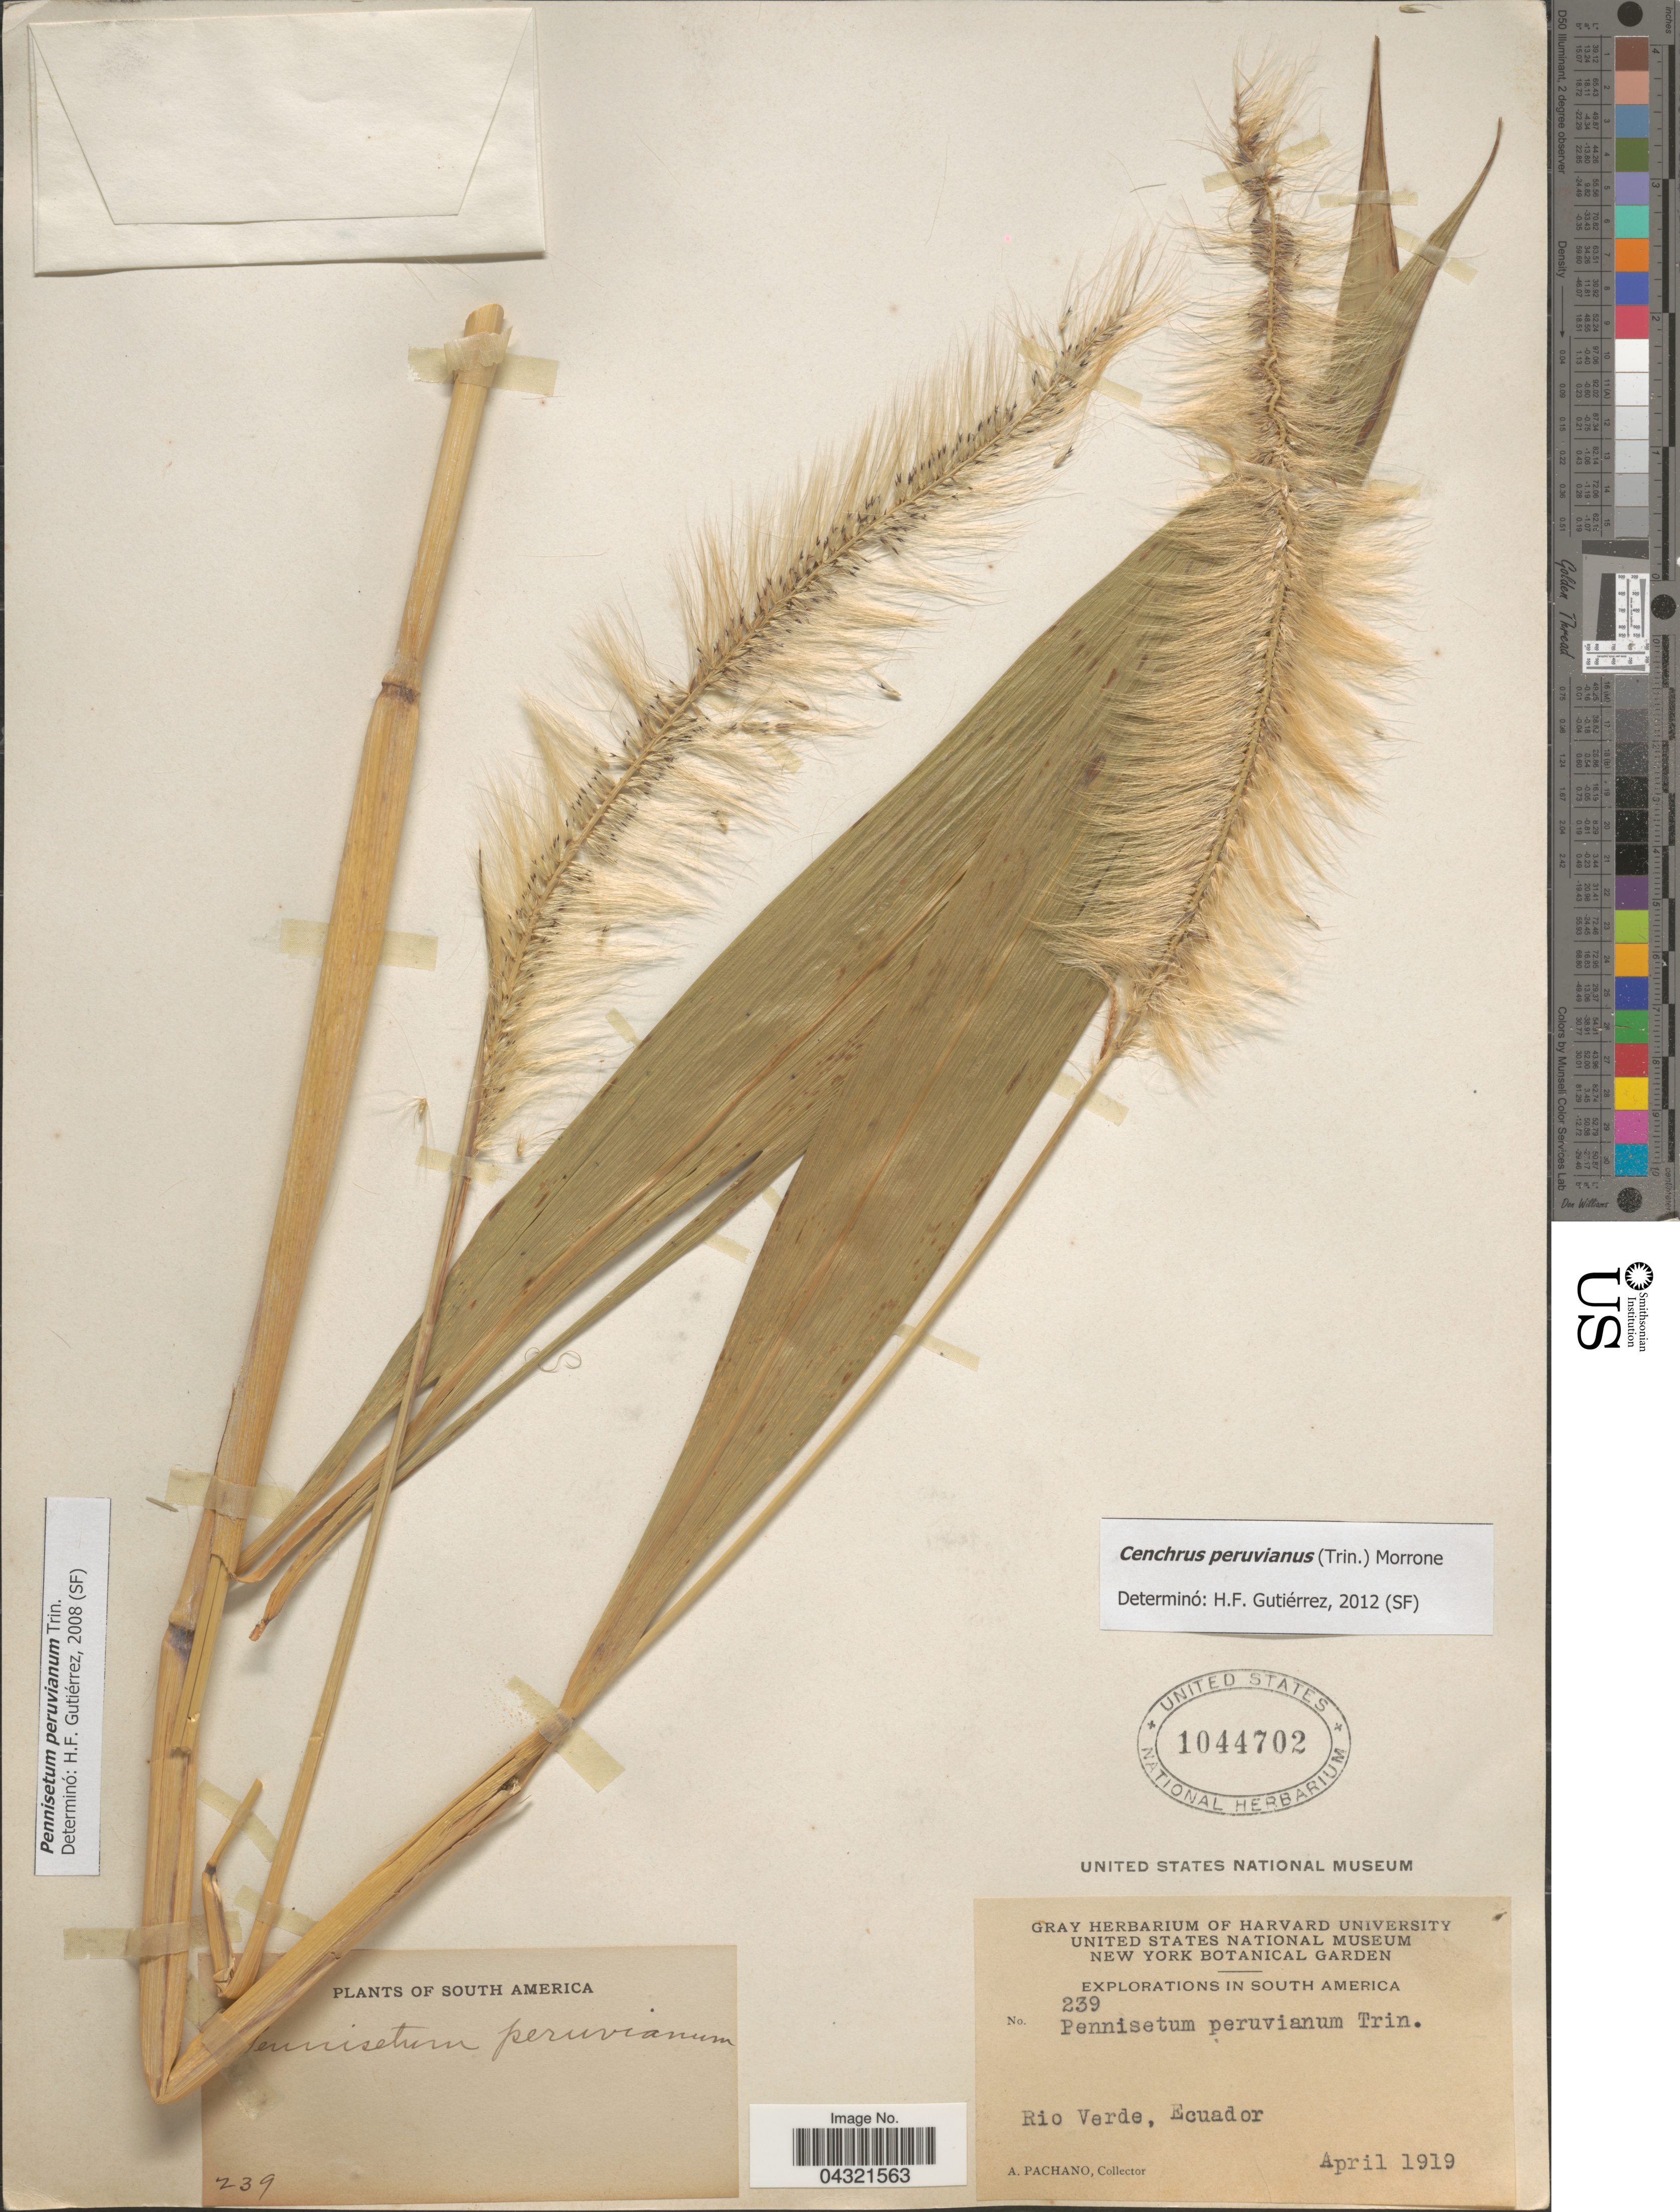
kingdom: Plantae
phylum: Tracheophyta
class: Liliopsida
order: Poales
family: Poaceae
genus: Cenchrus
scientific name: Cenchrus peruvianus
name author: (Trin.) Morrone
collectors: A. Pachano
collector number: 239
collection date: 1919-04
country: Ecuador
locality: Explorations in South America. Rio Verde.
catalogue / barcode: US 1044702